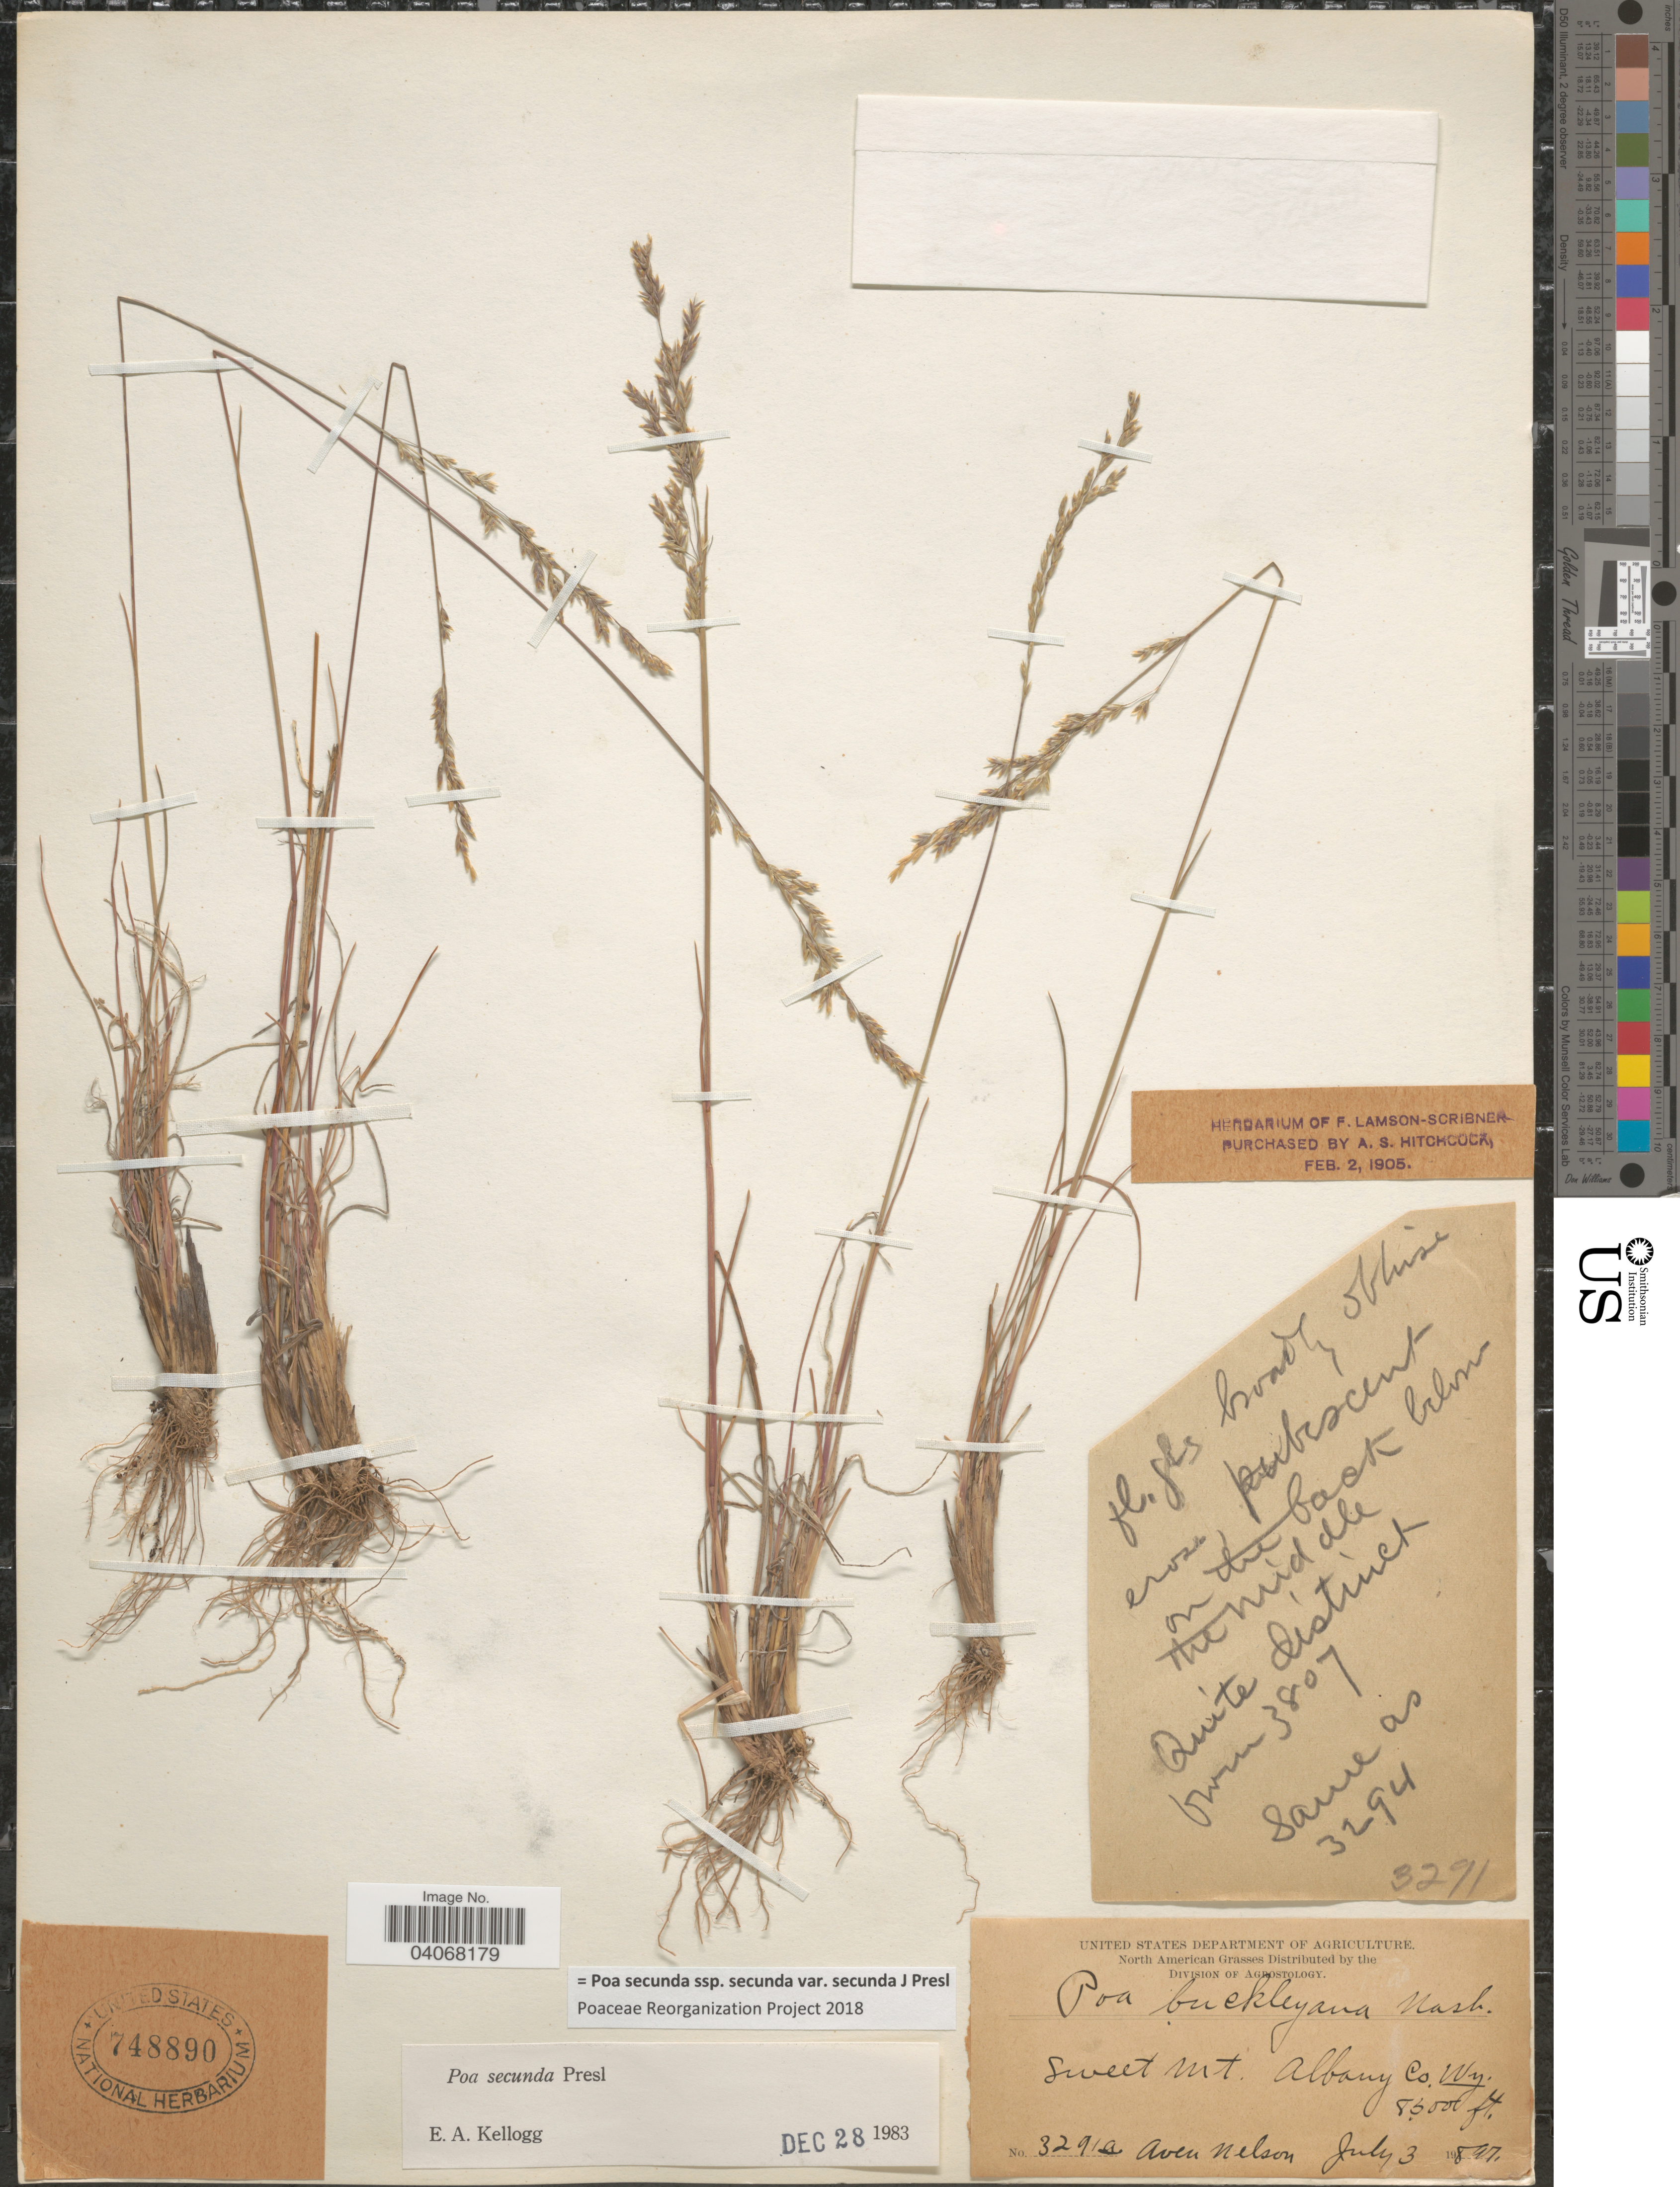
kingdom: Plantae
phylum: Tracheophyta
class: Liliopsida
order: Poales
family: Poaceae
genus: Poa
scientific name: Poa secunda subsp. secunda var. secunda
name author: J. Presl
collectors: A. Nelson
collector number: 3291a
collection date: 1897-07-03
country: United States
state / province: Wyoming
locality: Sweet Mt. Albany Co.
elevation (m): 2591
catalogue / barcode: US 748890